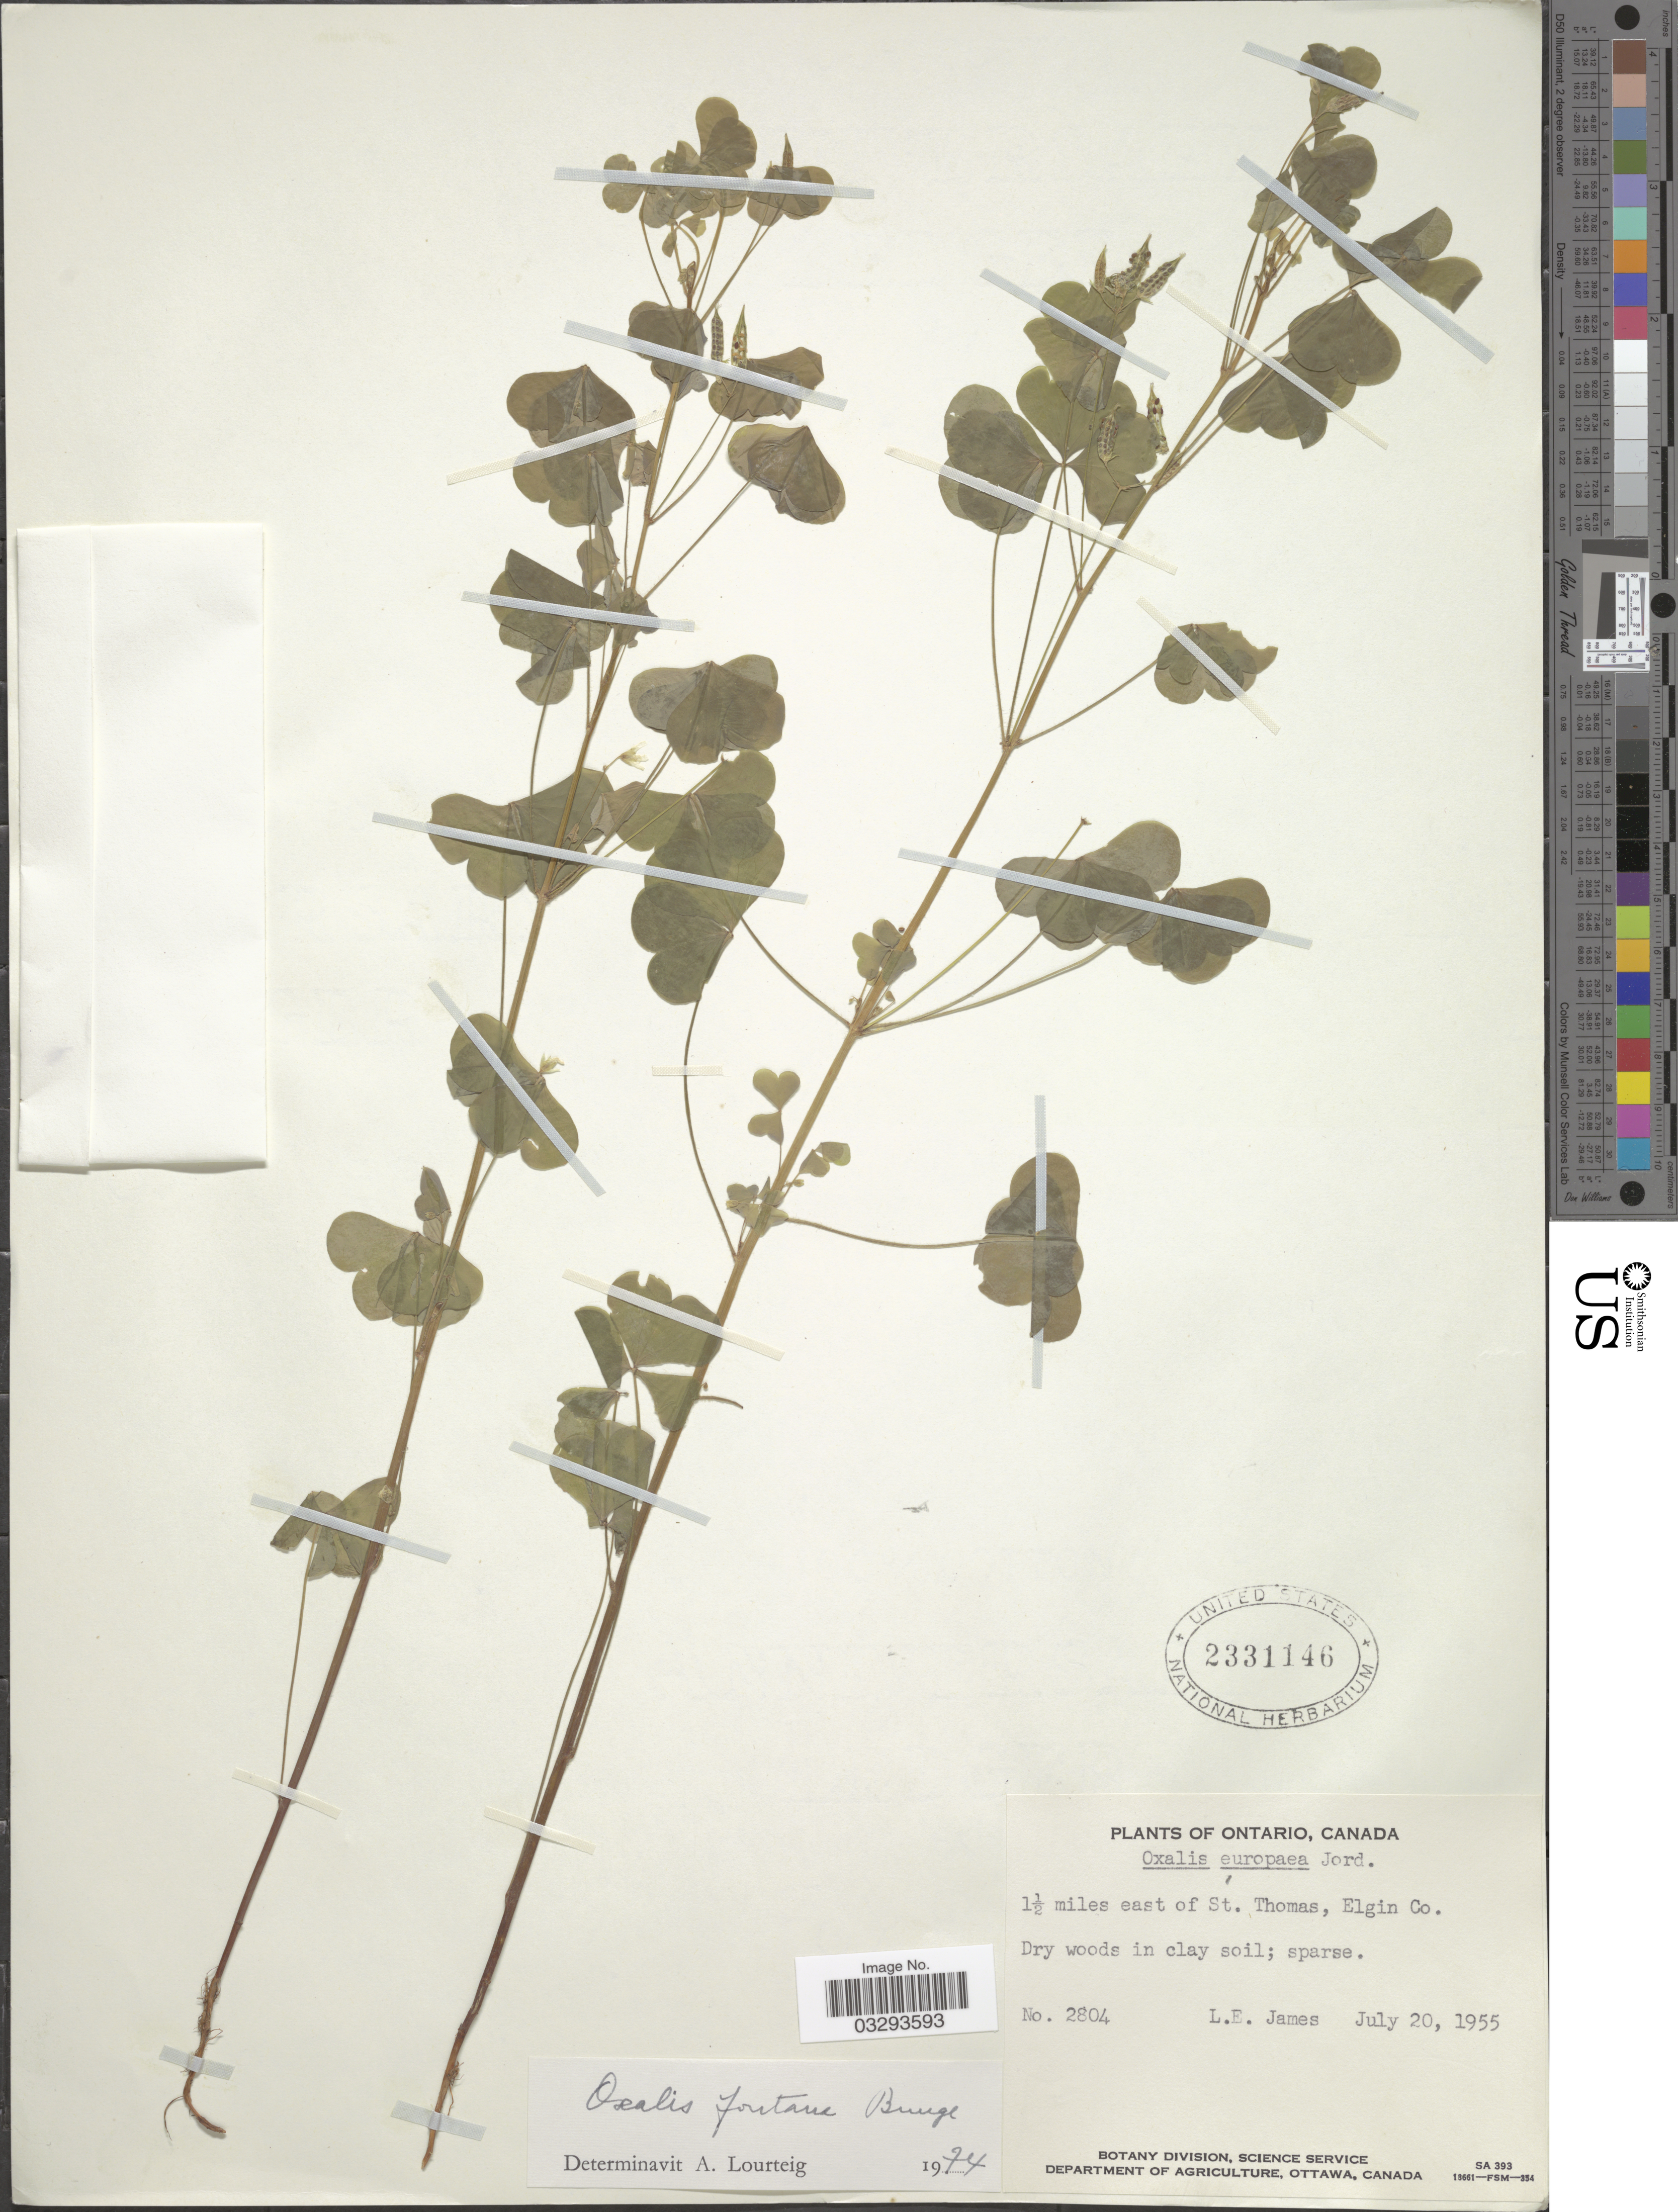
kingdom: Plantae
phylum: Tracheophyta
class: Magnoliopsida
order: Oxalidales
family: Oxalidaceae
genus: Oxalis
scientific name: Oxalis fontana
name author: Bunge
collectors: L. E. James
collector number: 2804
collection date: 1955-07-20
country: Canada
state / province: Ontario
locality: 1½ miles east of St. Thomas, Elgin Co.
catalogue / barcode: US 2331146